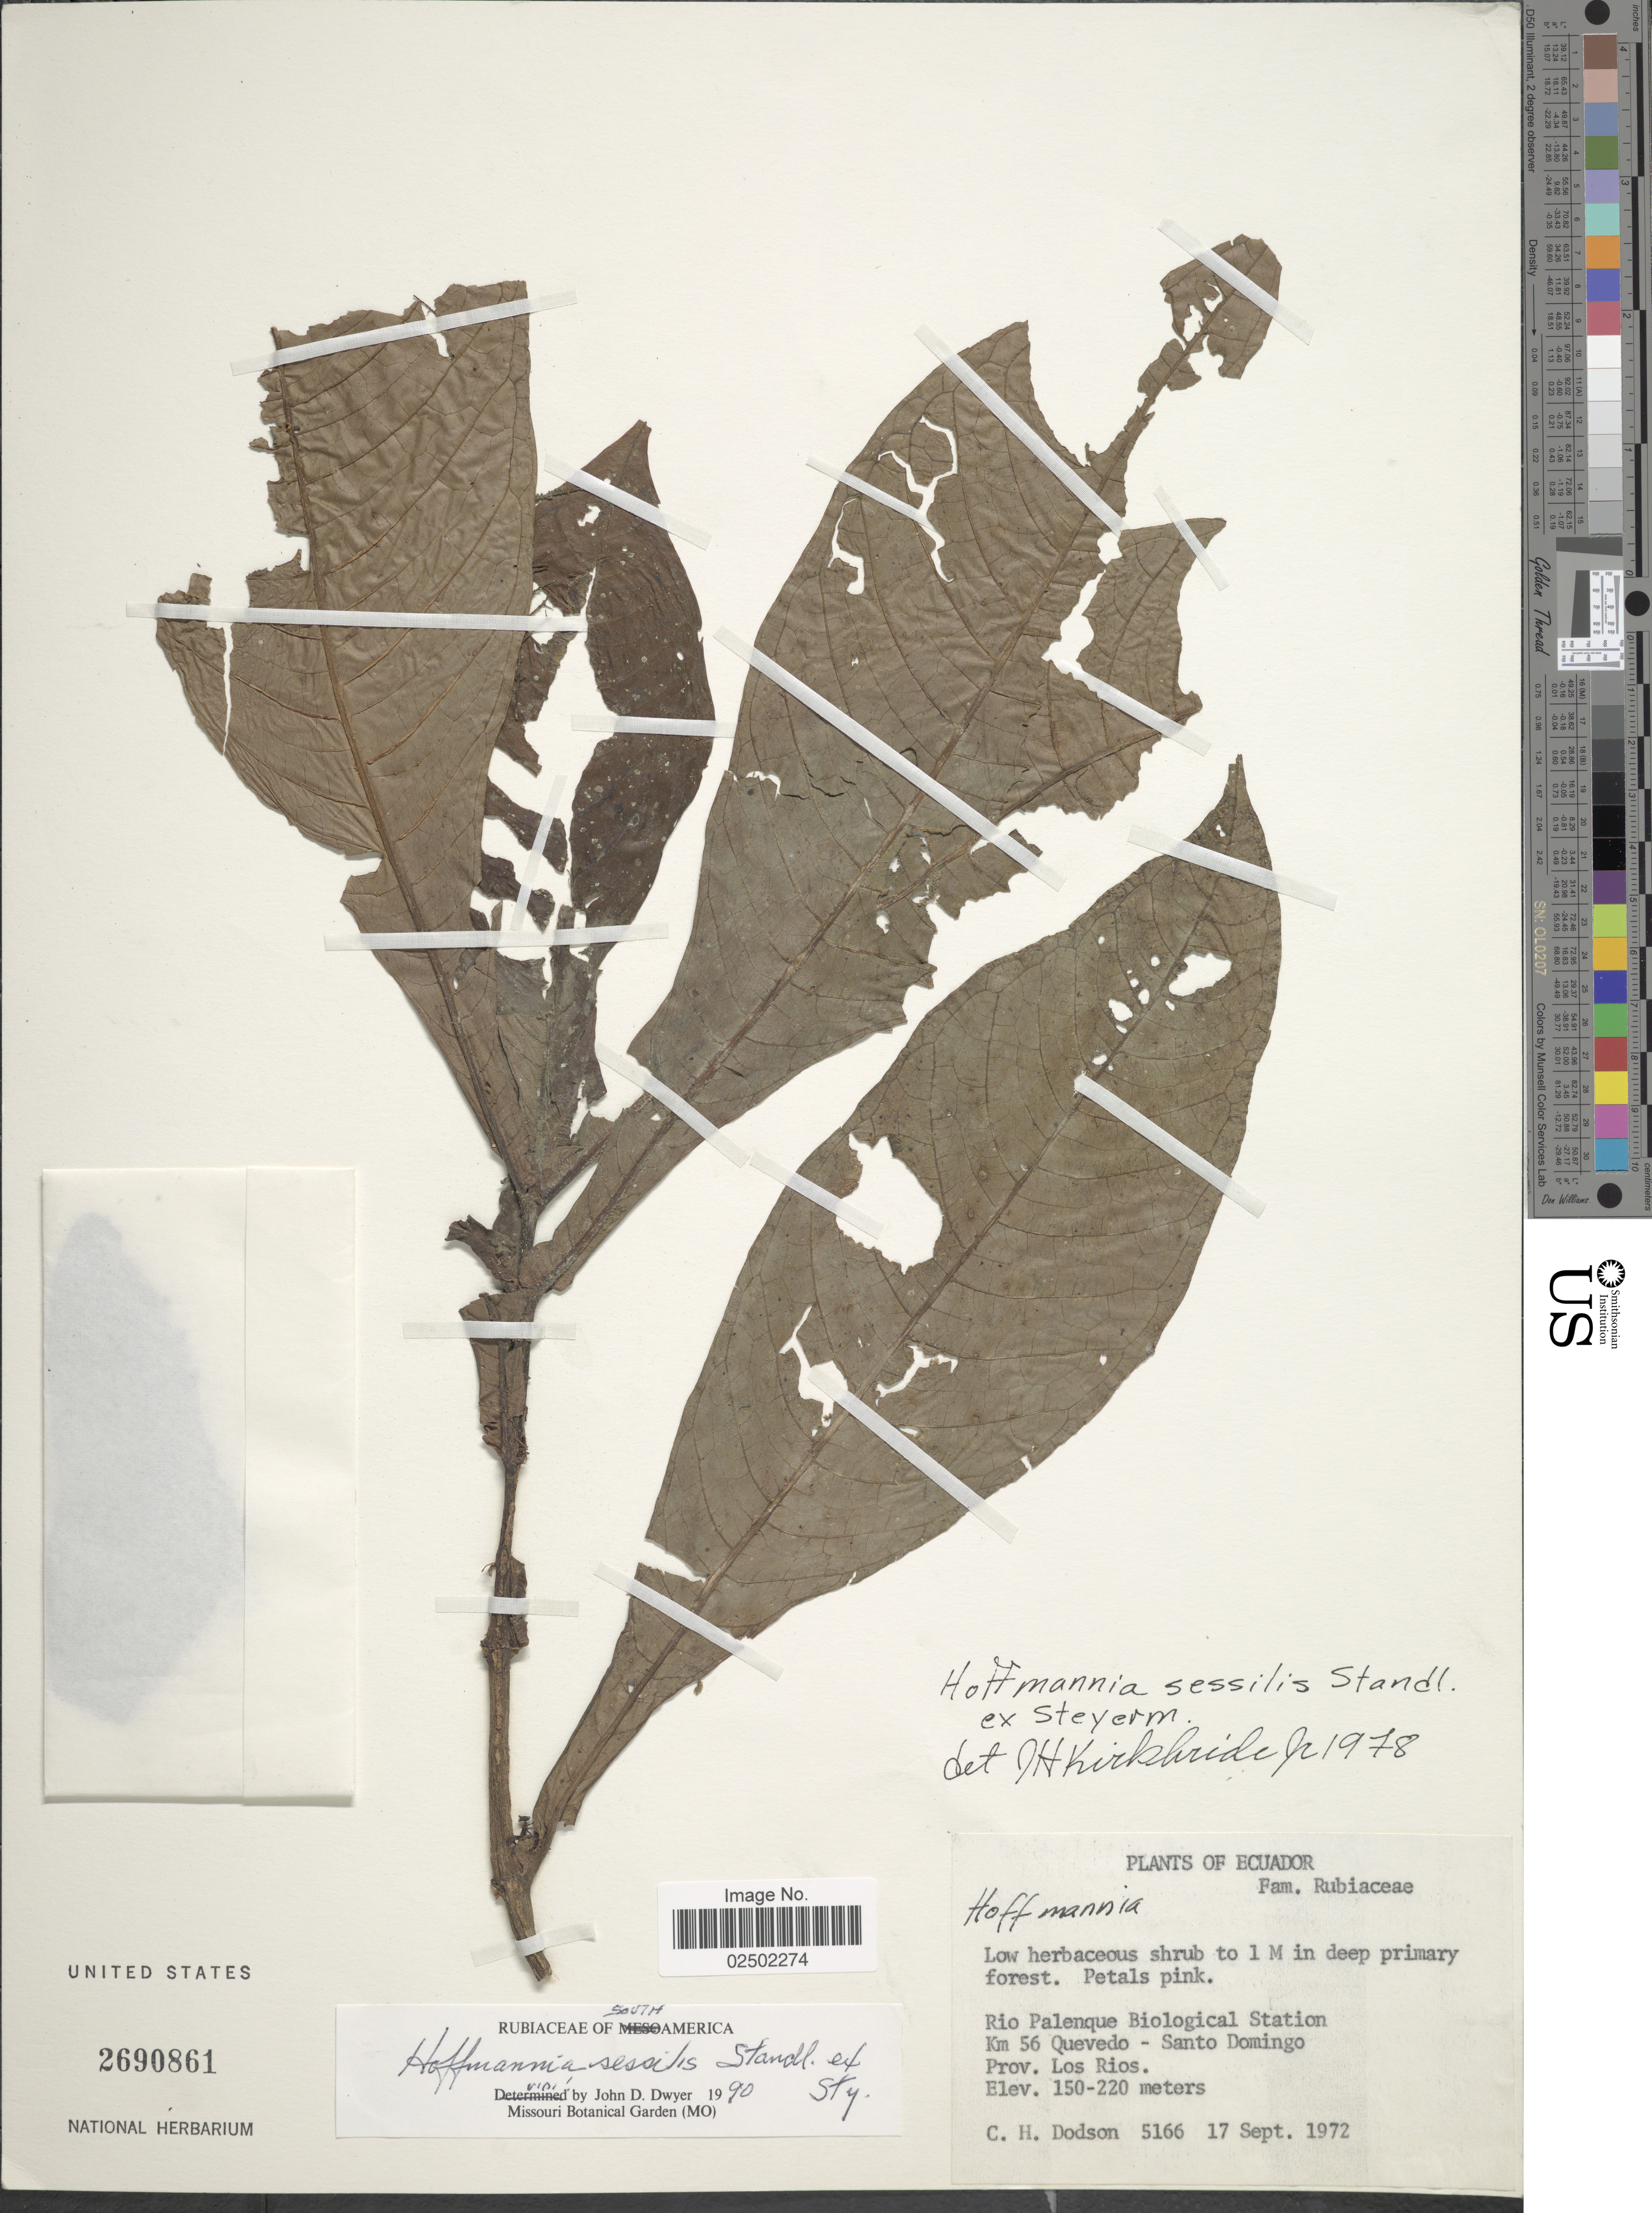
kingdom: Plantae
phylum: Tracheophyta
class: Magnoliopsida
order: Gentianales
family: Rubiaceae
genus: Hoffmannia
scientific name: Hoffmannia sessilis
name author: Standl. ex Steyerm.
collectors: C. H. Dodson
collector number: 5166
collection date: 1972-09-17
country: Ecuador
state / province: Los Ríos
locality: Rio Palenque Biological Station, Km 56 Quevedo- Santo Domingo, Prov. Los Rios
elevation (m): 150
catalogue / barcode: US 2690861